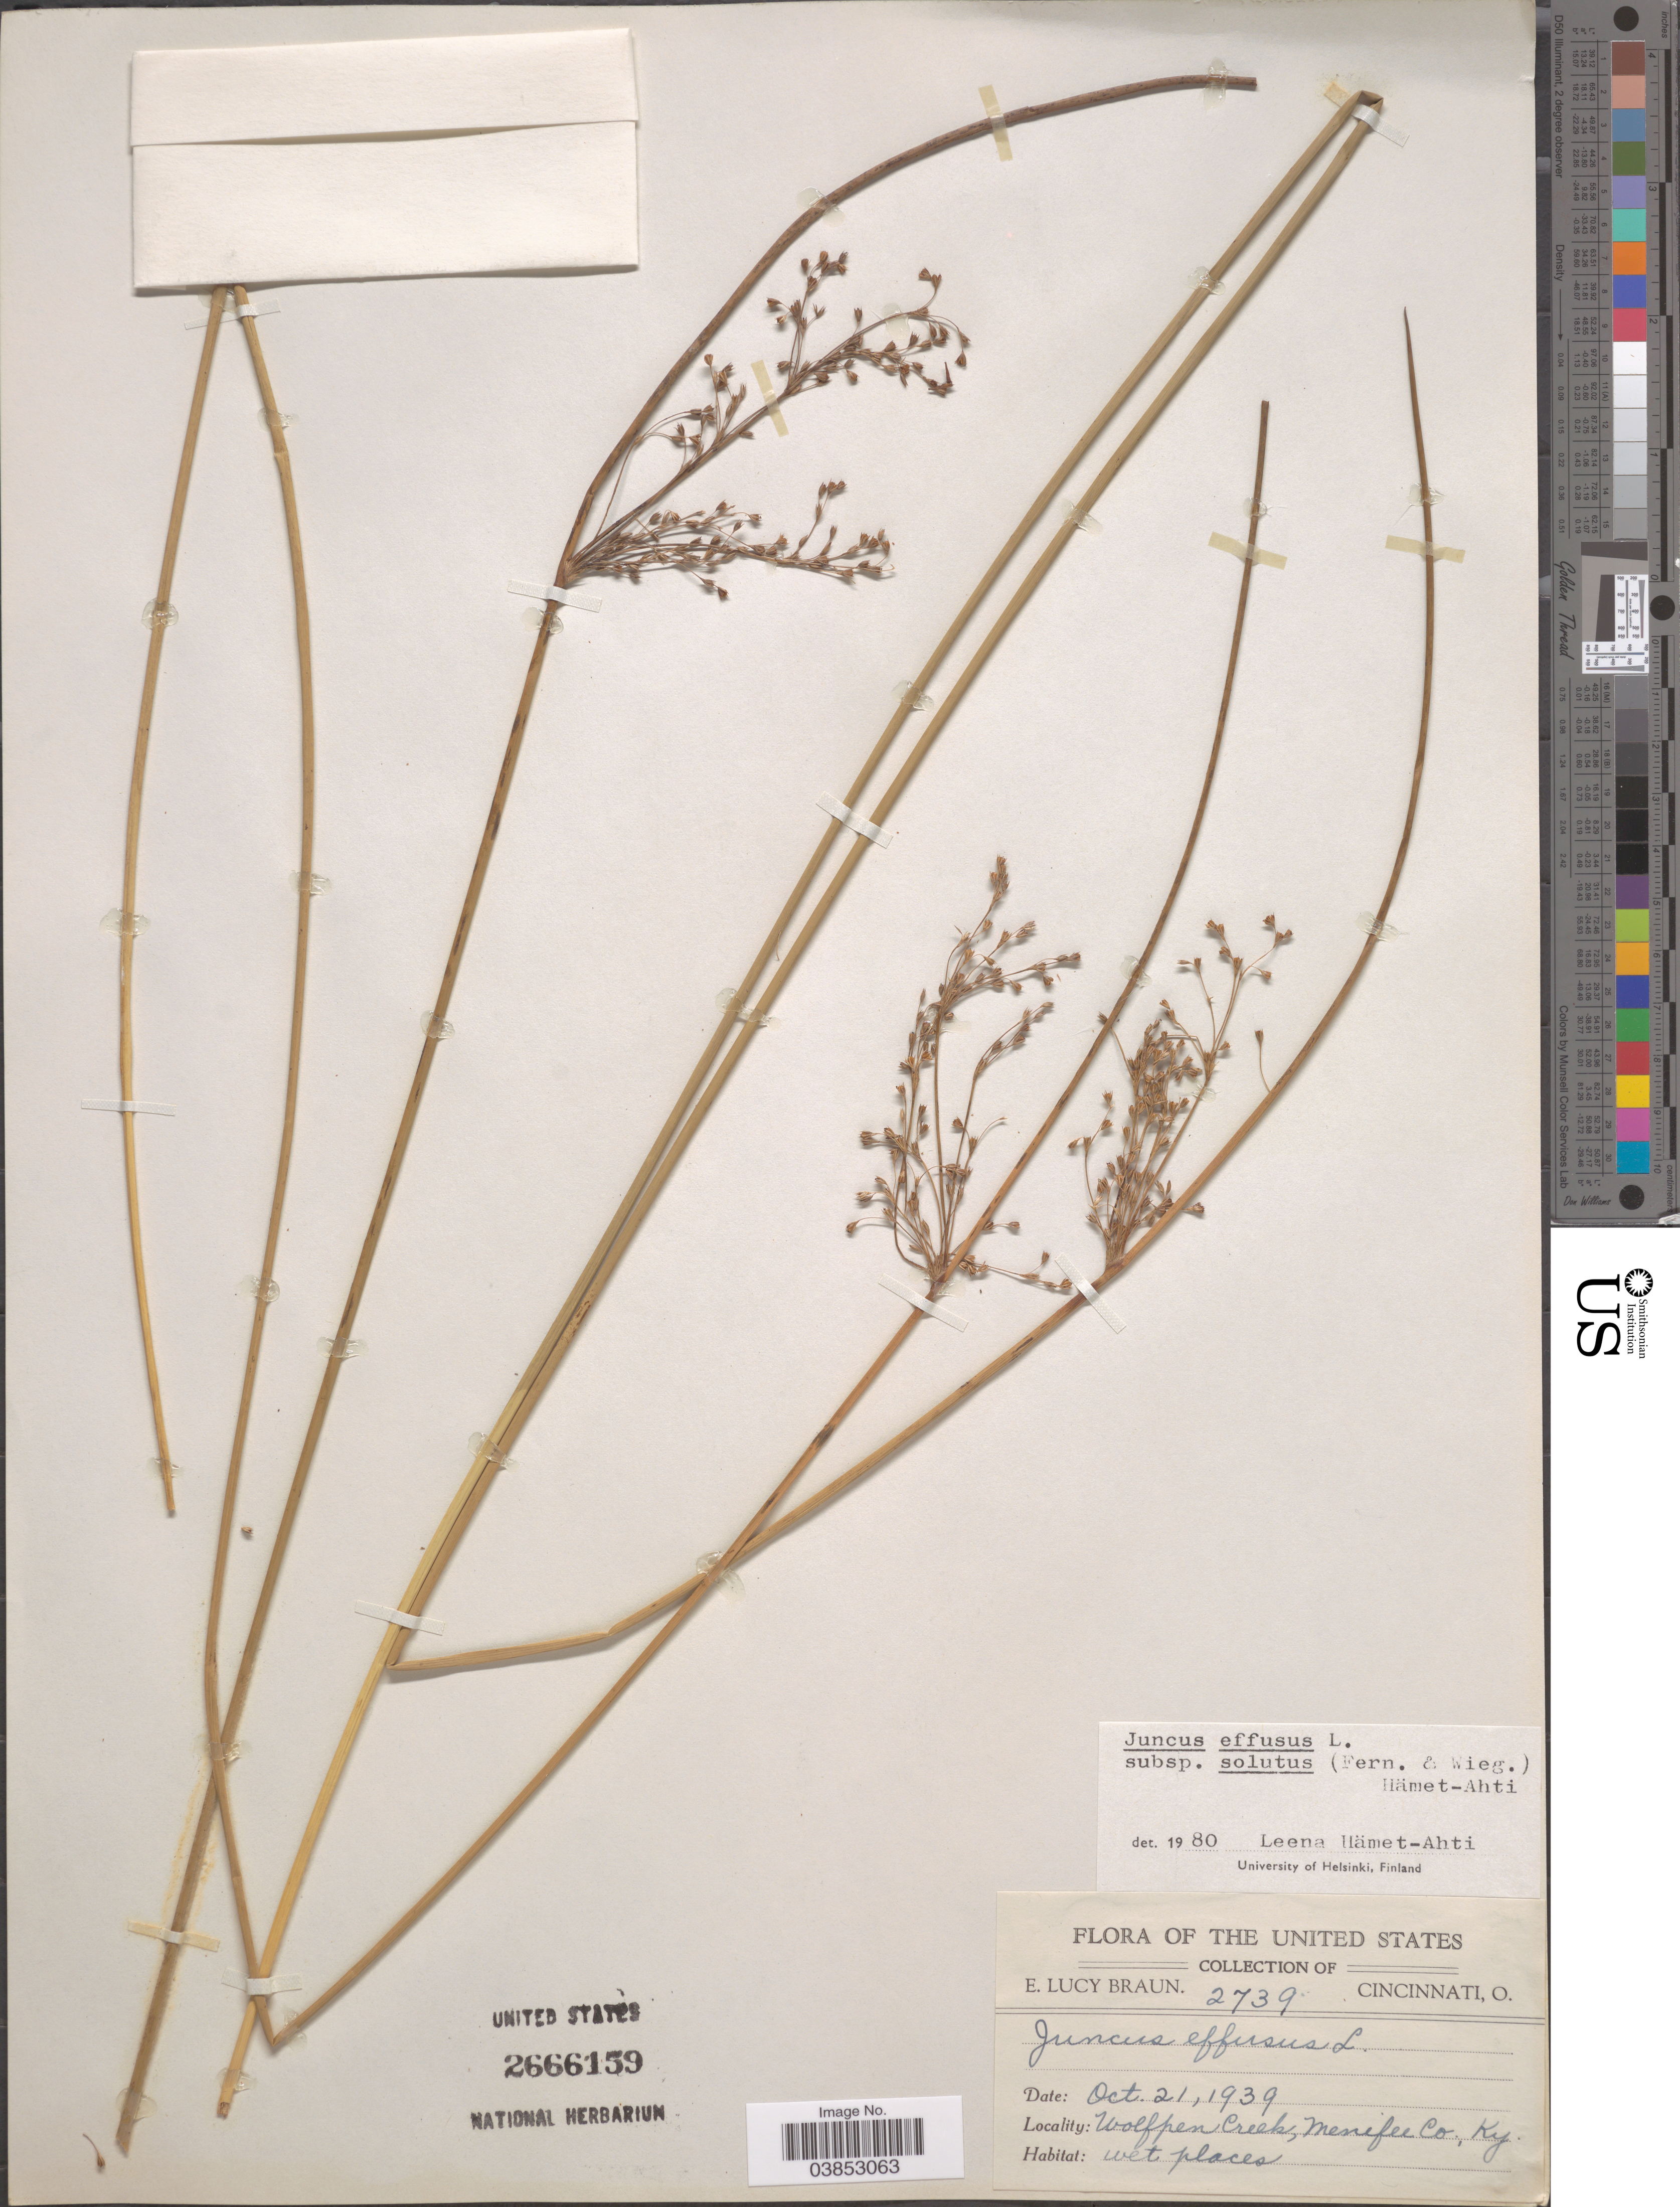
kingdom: Plantae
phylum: Tracheophyta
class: Liliopsida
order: Poales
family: Juncaceae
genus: Juncus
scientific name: Juncus effusus var. solutus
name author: Fernald & Wiegand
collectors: E. L. Braun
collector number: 2739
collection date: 1939-10-21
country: United States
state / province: Kentucky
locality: Wolfpen Creek, Menifee Co.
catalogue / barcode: US 2666159